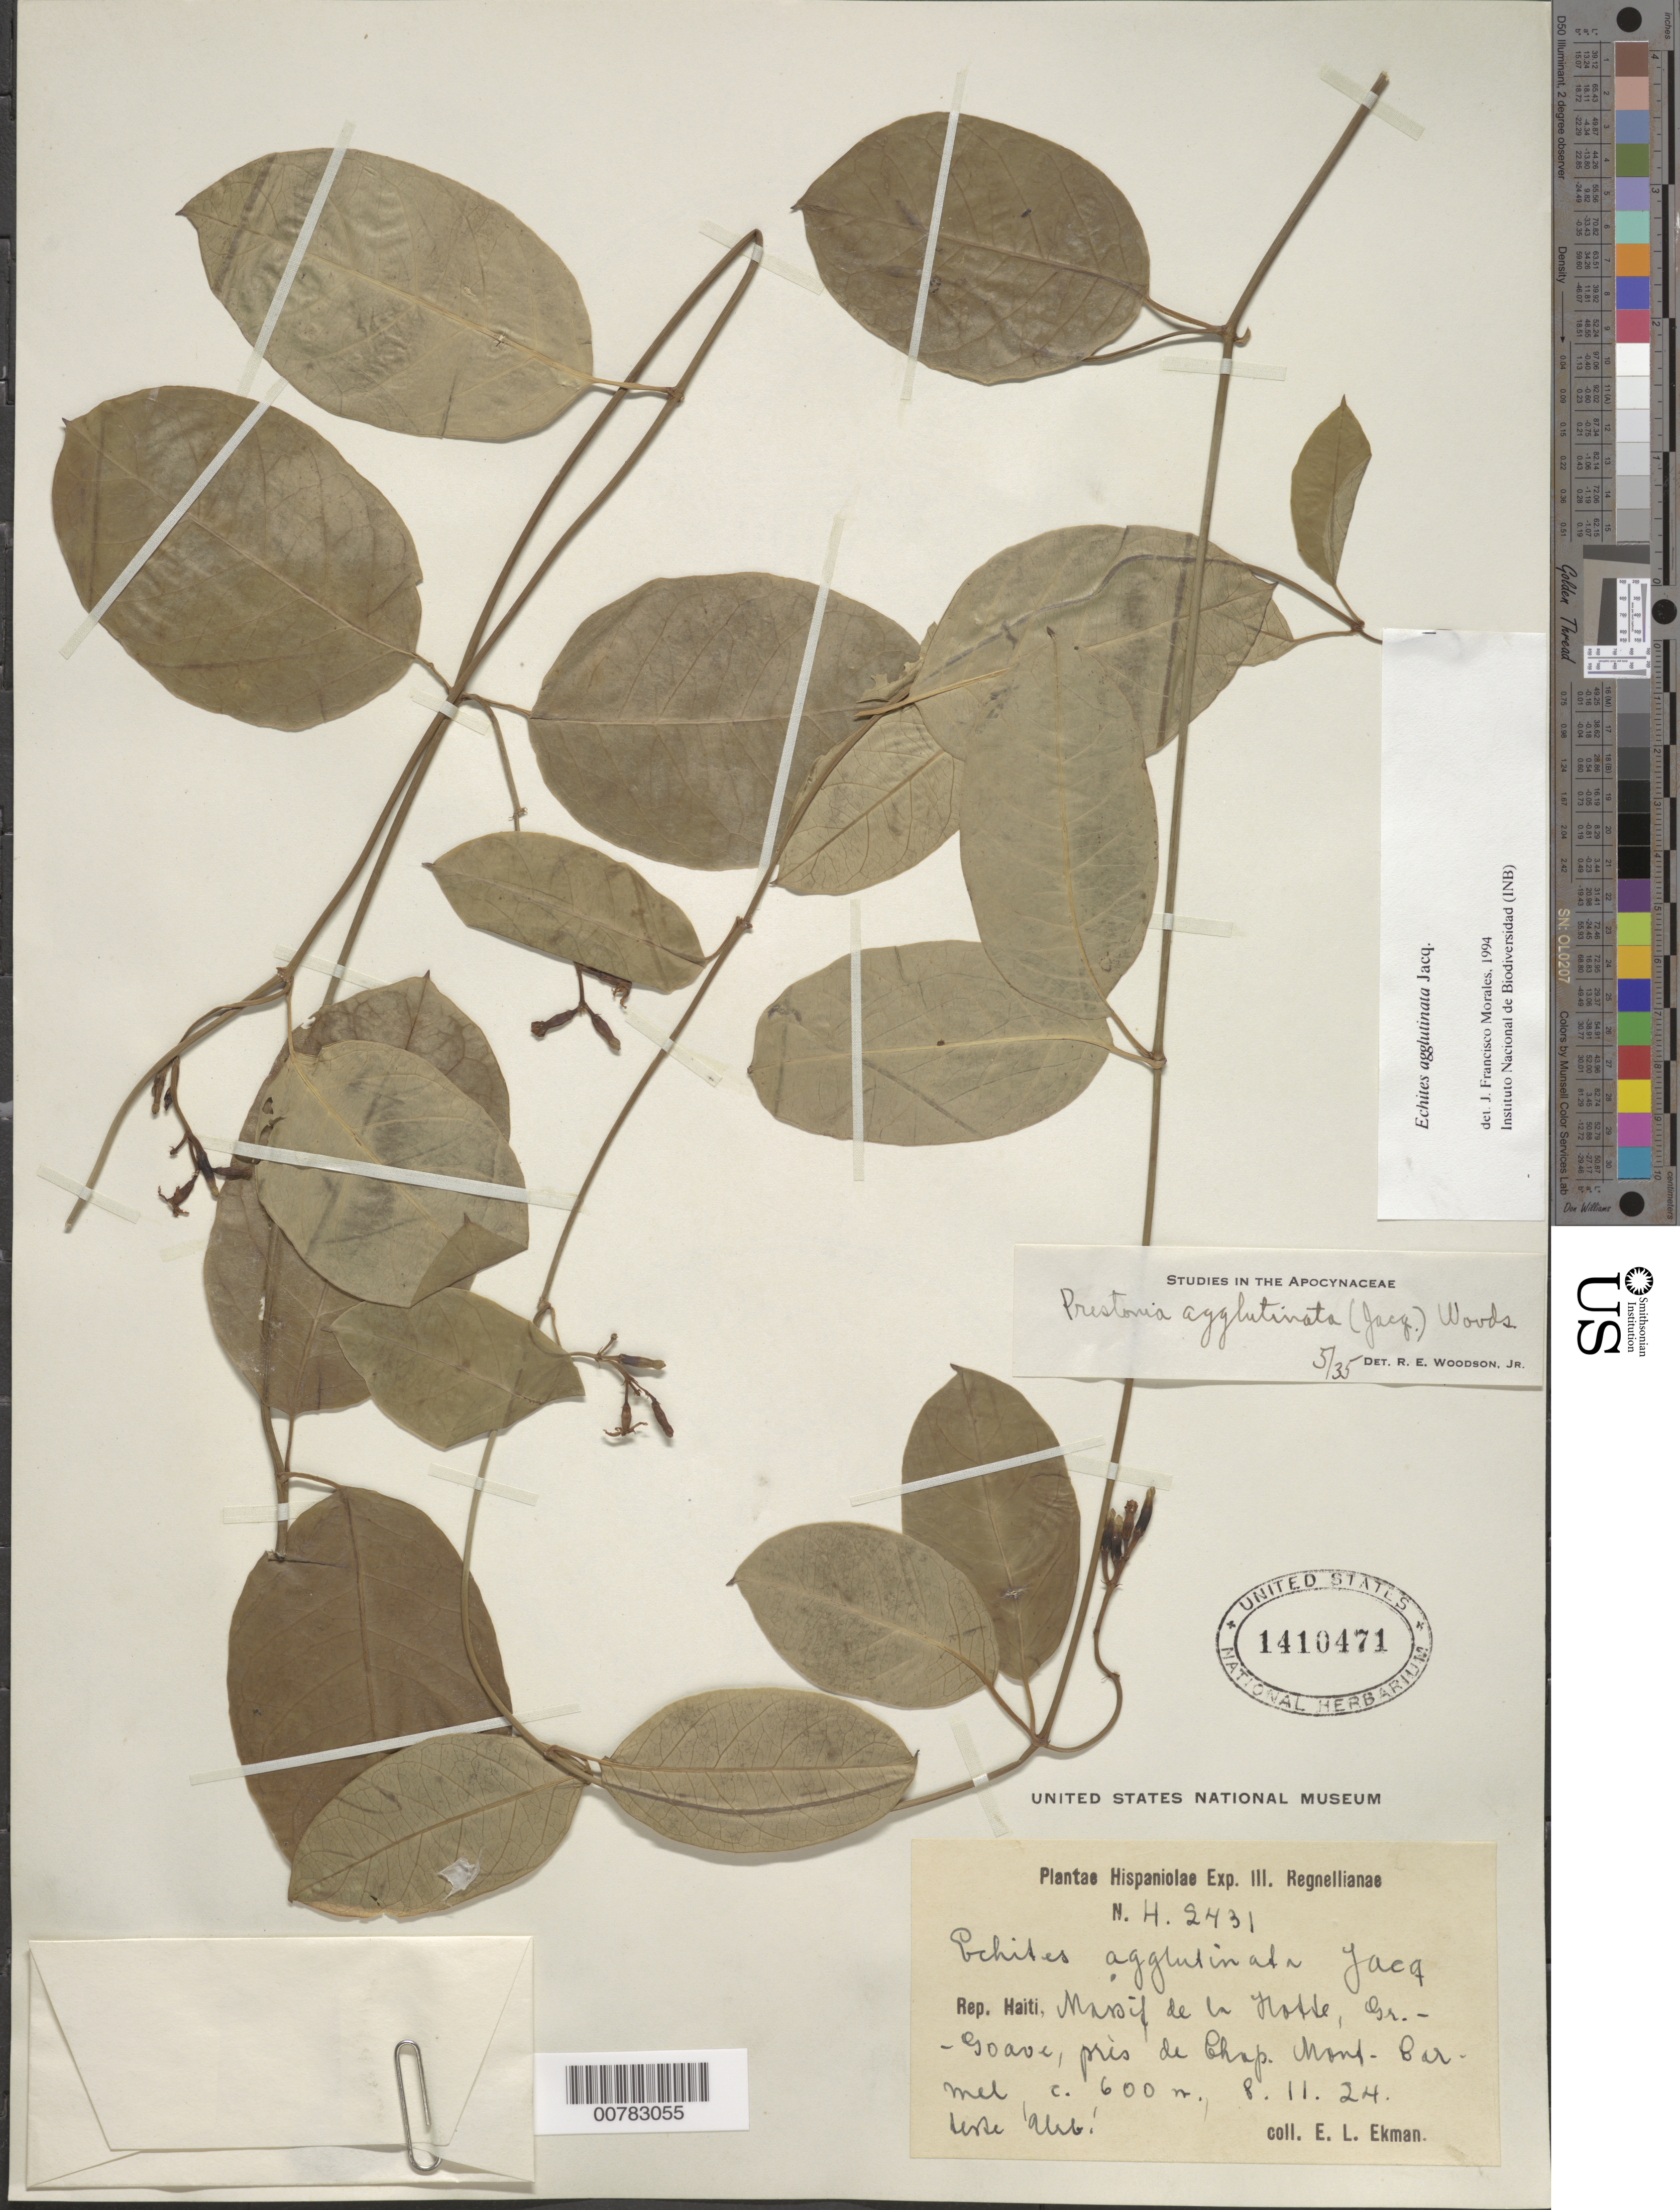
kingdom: Plantae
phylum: Tracheophyta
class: Magnoliopsida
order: Gentianales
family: Apocynaceae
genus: Echites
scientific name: Echites agglutinatus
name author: Jacq.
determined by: Morales, J. F.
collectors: E. L. Ekman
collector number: H 2431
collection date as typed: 08 Nov 1924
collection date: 1924-11-08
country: Haiti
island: Hispaniola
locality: Mont-Carmel, Pres de Chap, Gr. Goave, Massif de la Hotte.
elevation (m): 600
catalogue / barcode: US 1410471